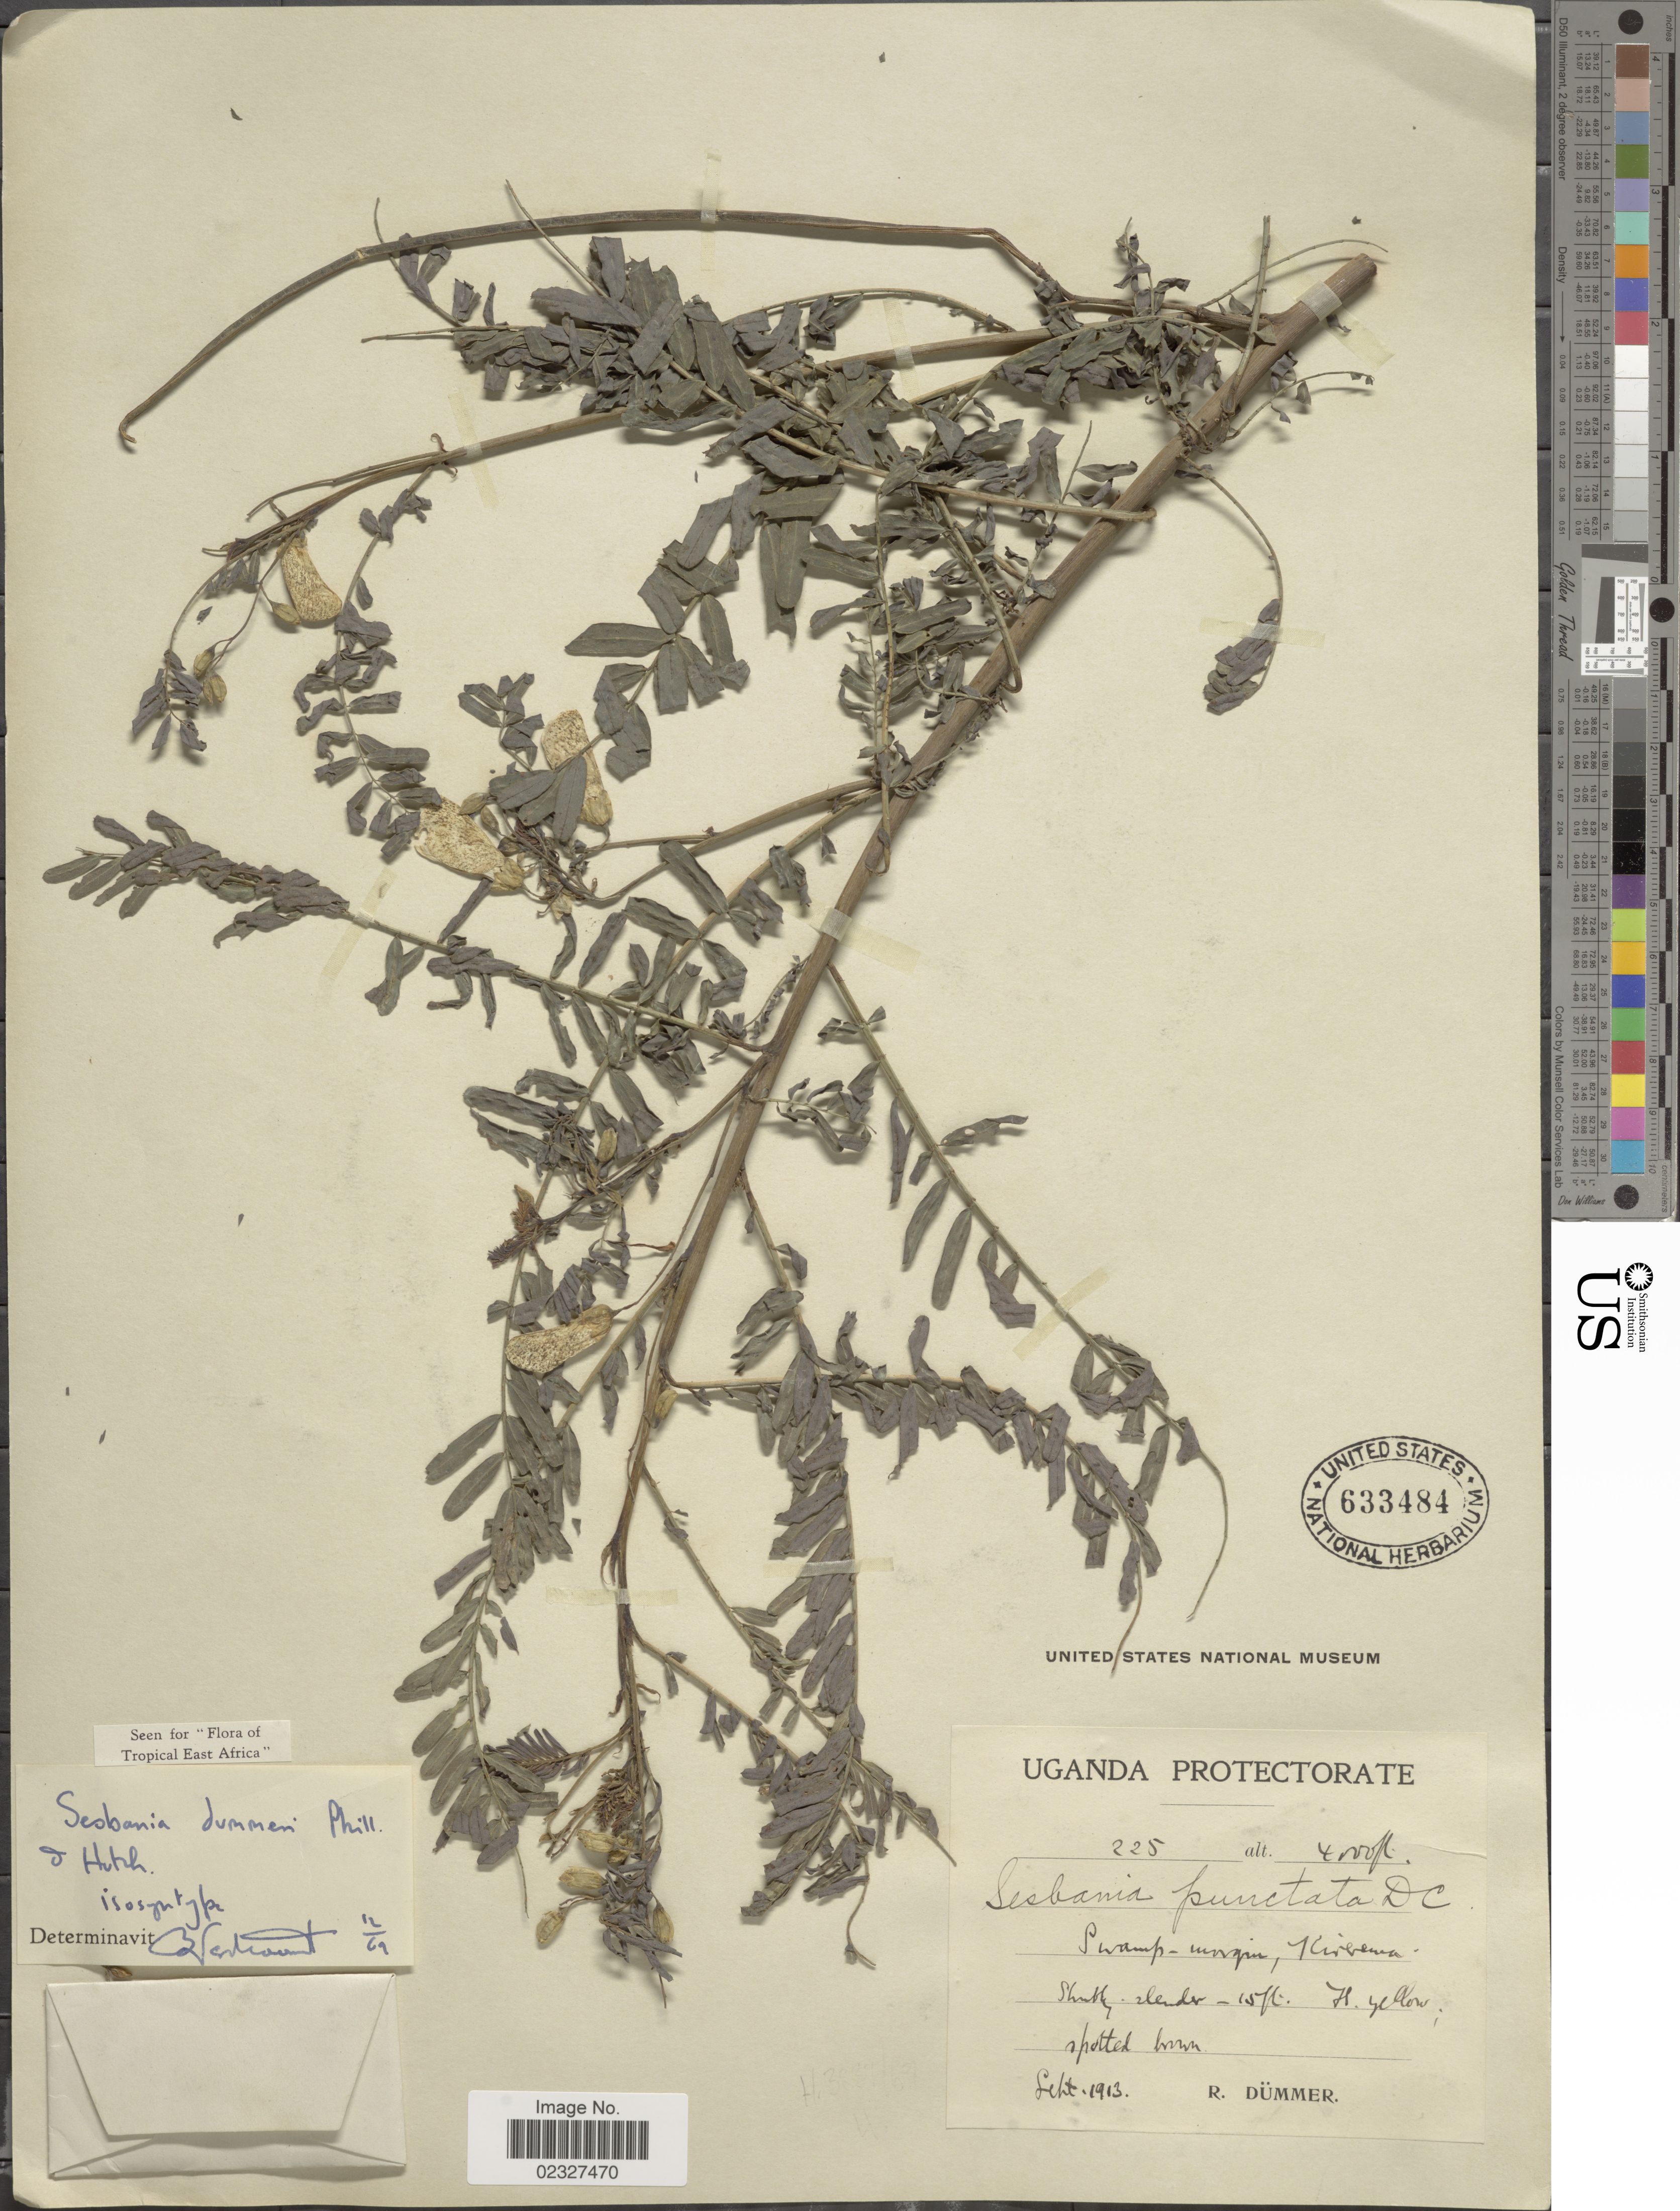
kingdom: Plantae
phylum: Tracheophyta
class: Magnoliopsida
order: Fabales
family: Fabaceae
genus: Sesbania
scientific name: Sesbania dummeri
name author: E. Phillips & Hutch.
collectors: R. A. Dümmer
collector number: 225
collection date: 1913-09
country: Uganda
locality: Swamp margin, Kirerema.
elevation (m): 1219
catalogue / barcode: US 633484